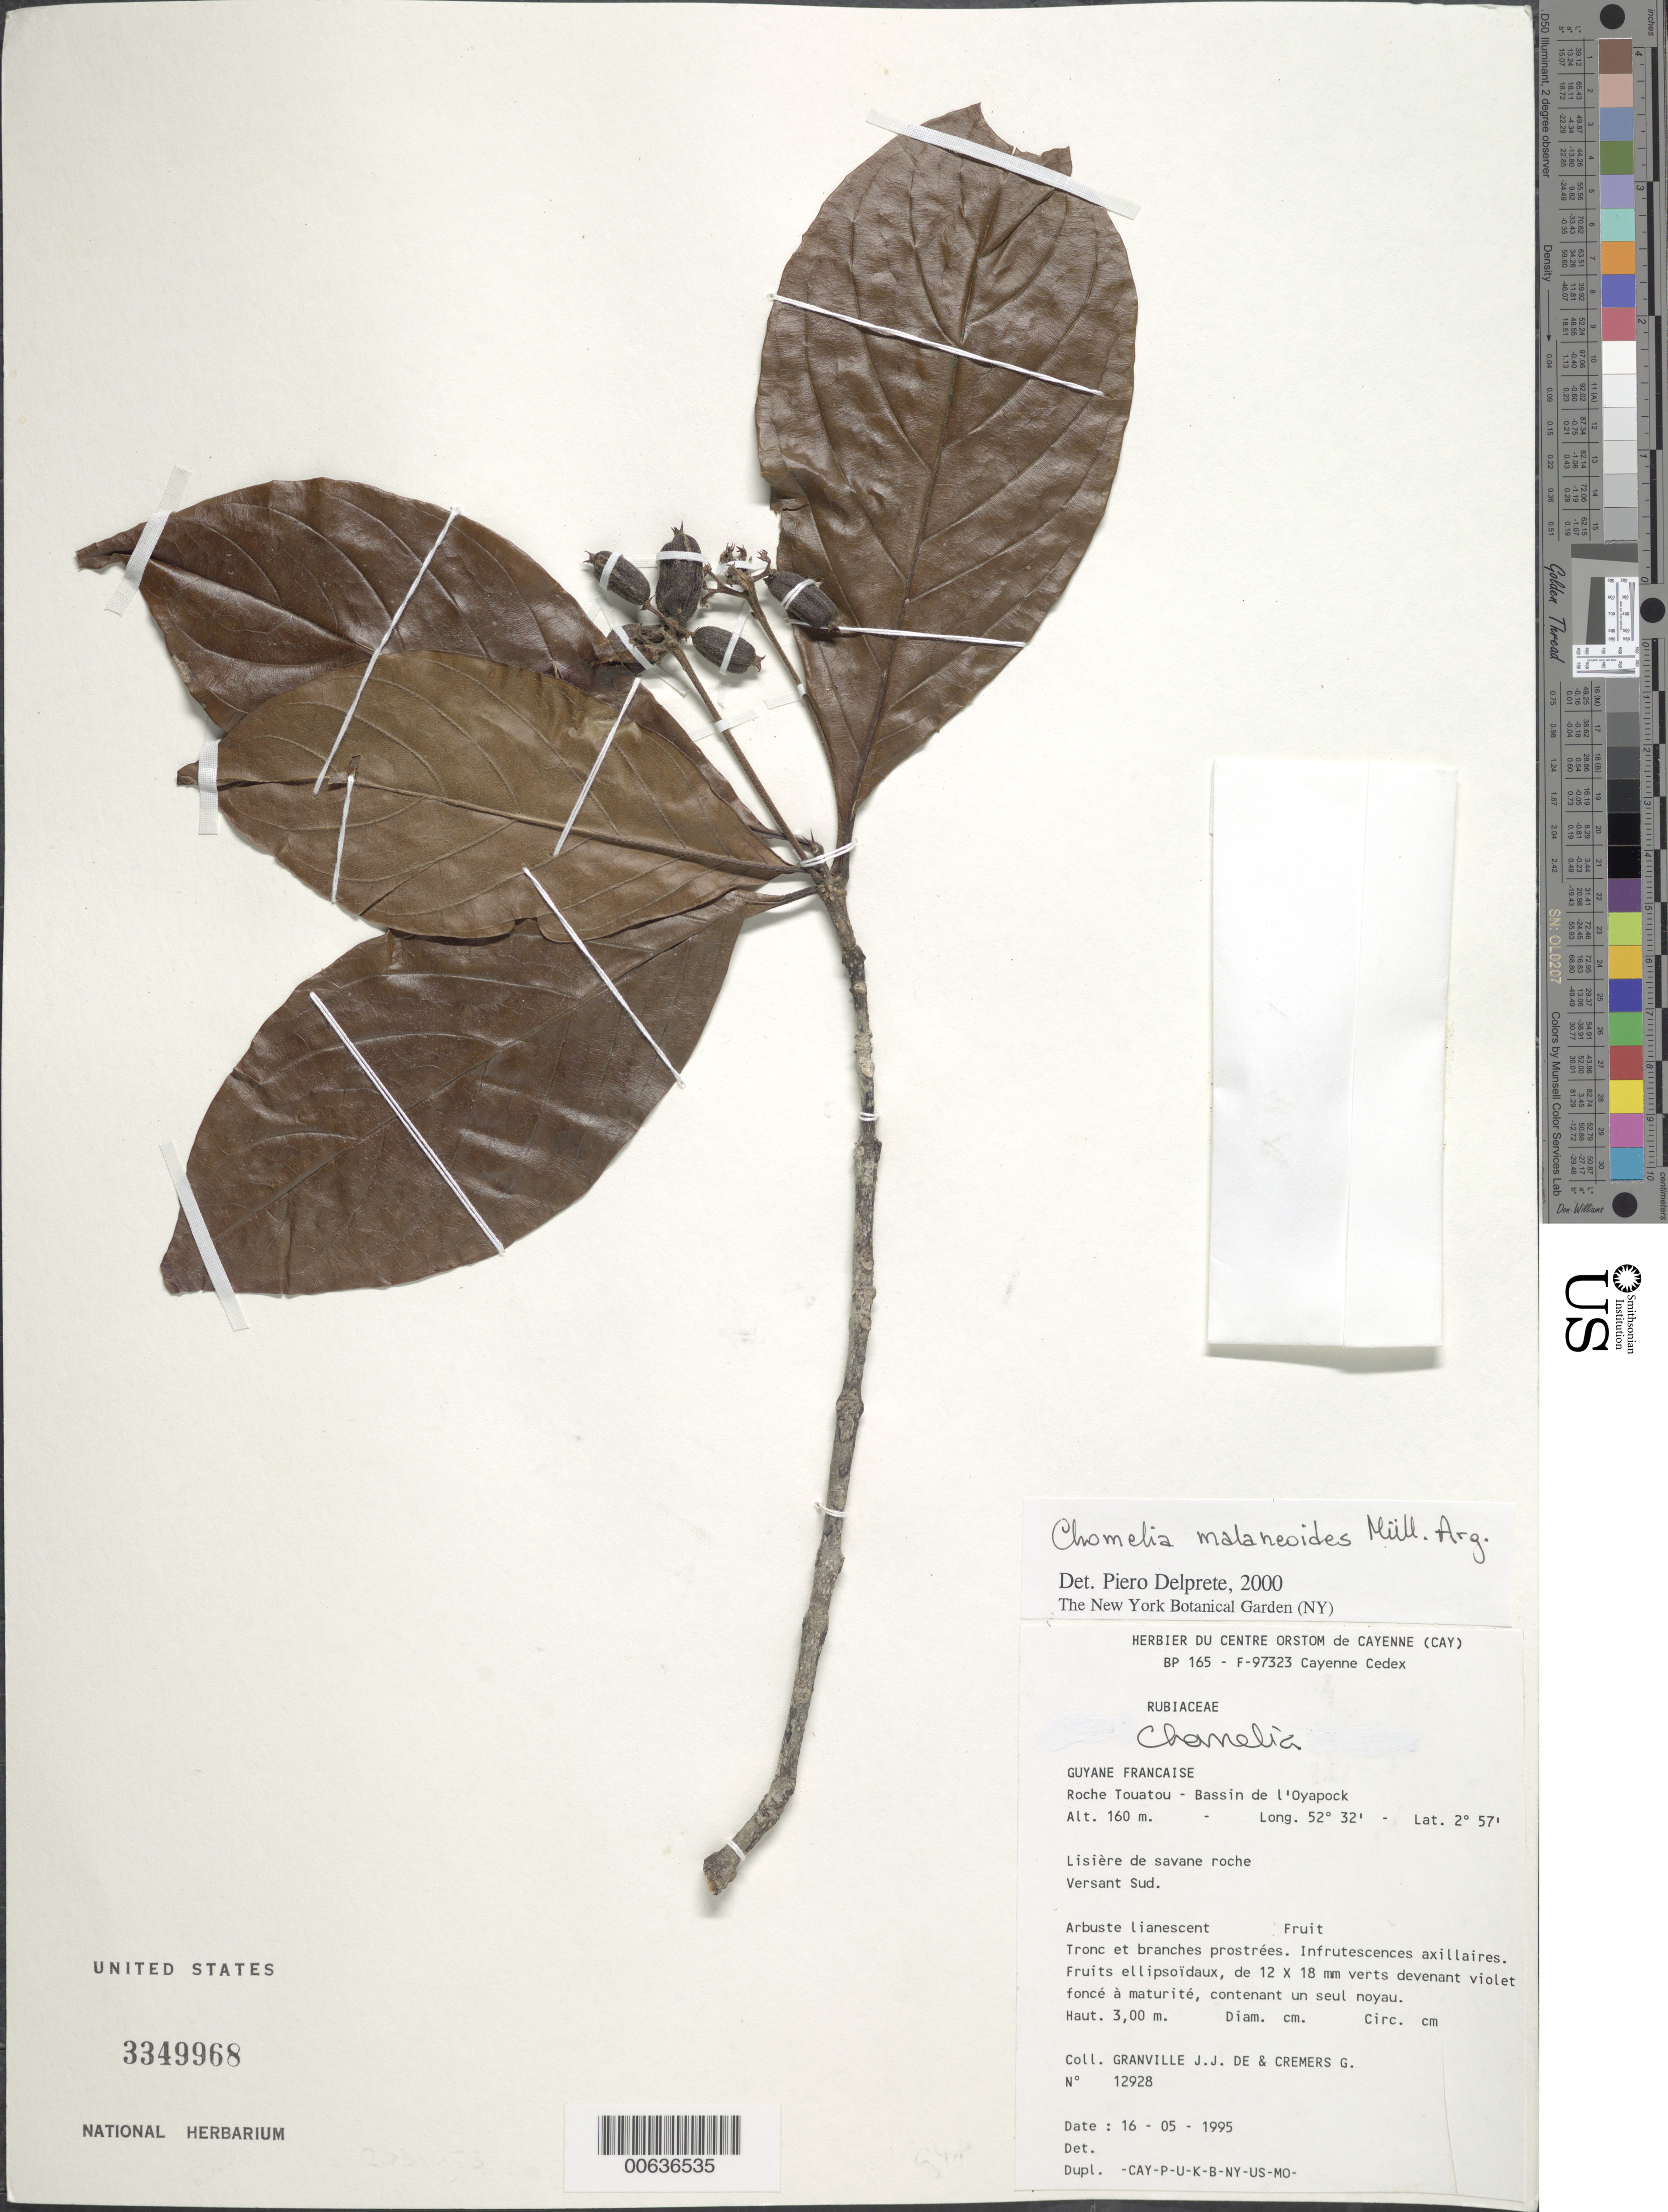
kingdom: Plantae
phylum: Tracheophyta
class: Magnoliopsida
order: Gentianales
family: Rubiaceae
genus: Chomelia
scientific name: Chomelia malaneoides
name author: Müll. Arg.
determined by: Delprete, P. G., Herb. de Guyane Cay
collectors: J.-J. de Granville & G. Cremers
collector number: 12928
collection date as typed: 16-May-95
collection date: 1995-05-16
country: French Guiana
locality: Roche Touatou, Bassin de l'Oyapock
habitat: Edge of rocky savanna, S slope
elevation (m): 160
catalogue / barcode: US 3349968